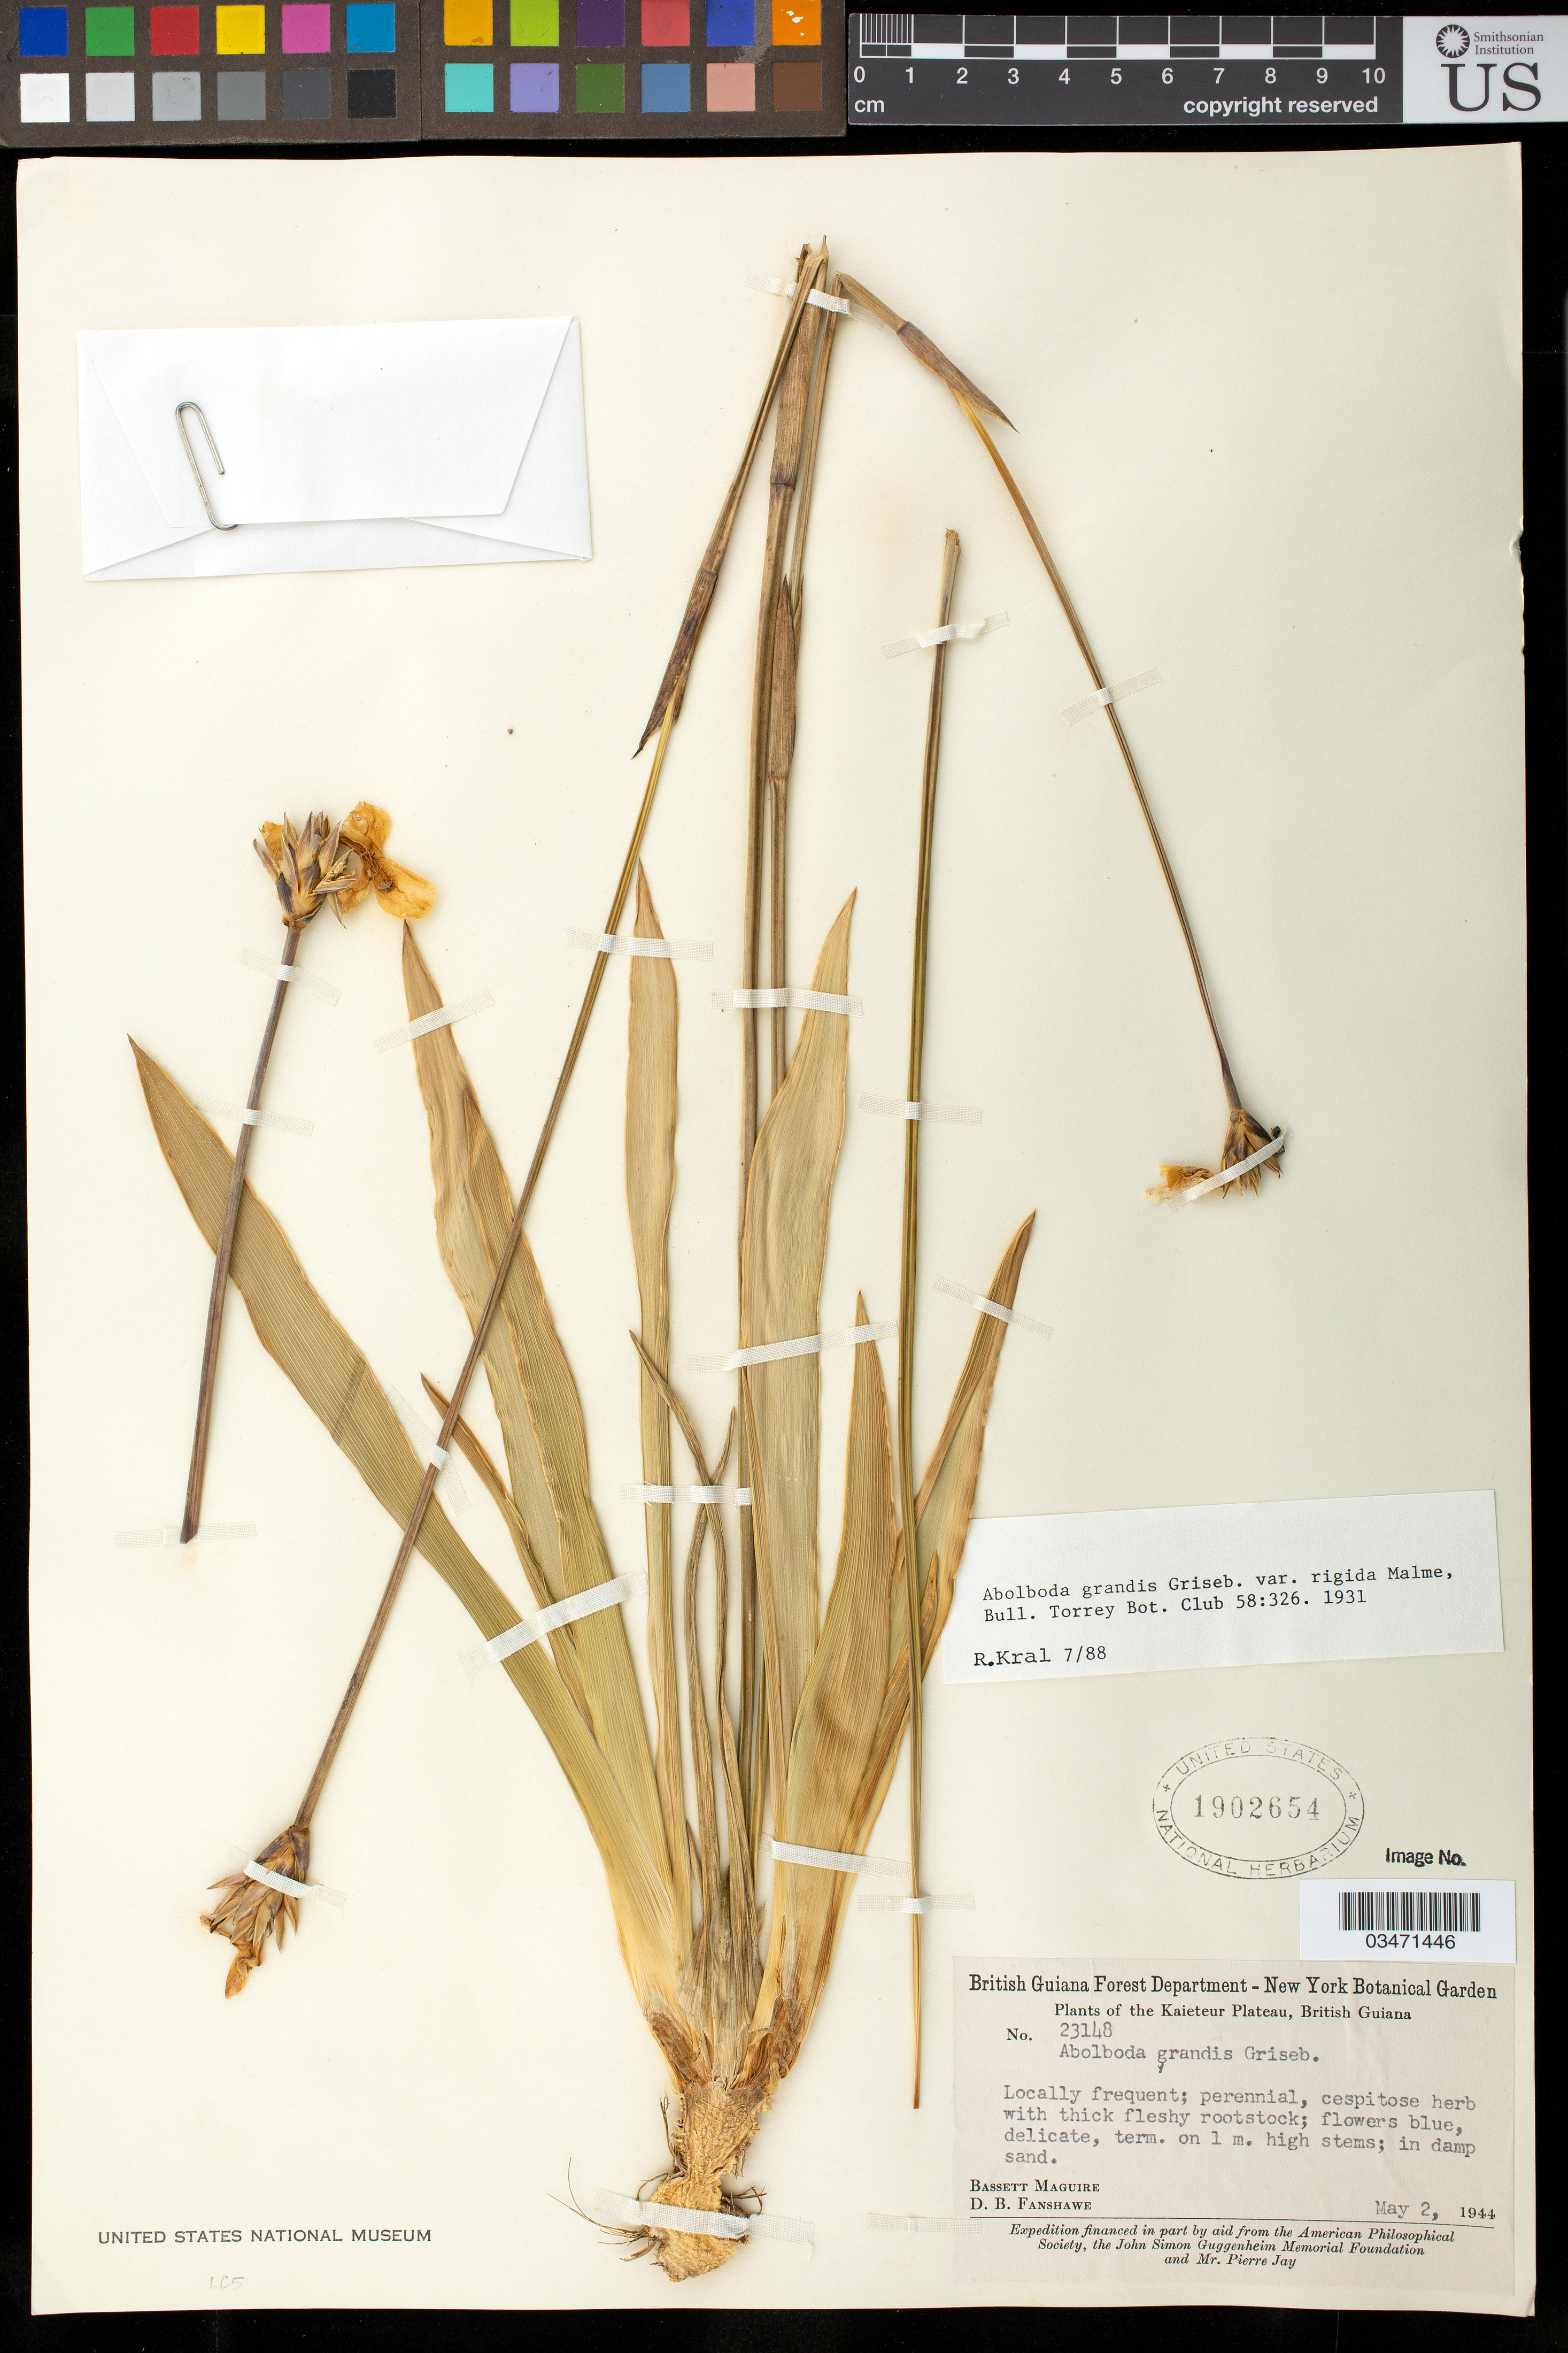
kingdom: Plantae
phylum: Tracheophyta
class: Liliopsida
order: Poales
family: Xyridaceae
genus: Abolboda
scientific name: Abolboda grandis var. rigida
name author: Malme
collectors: B. Maguire & D. B. Fanshawe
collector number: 23148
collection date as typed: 02 May 1944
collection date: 1944-05-02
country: Guyana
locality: Kaieteru plateau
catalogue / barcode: US 1902654